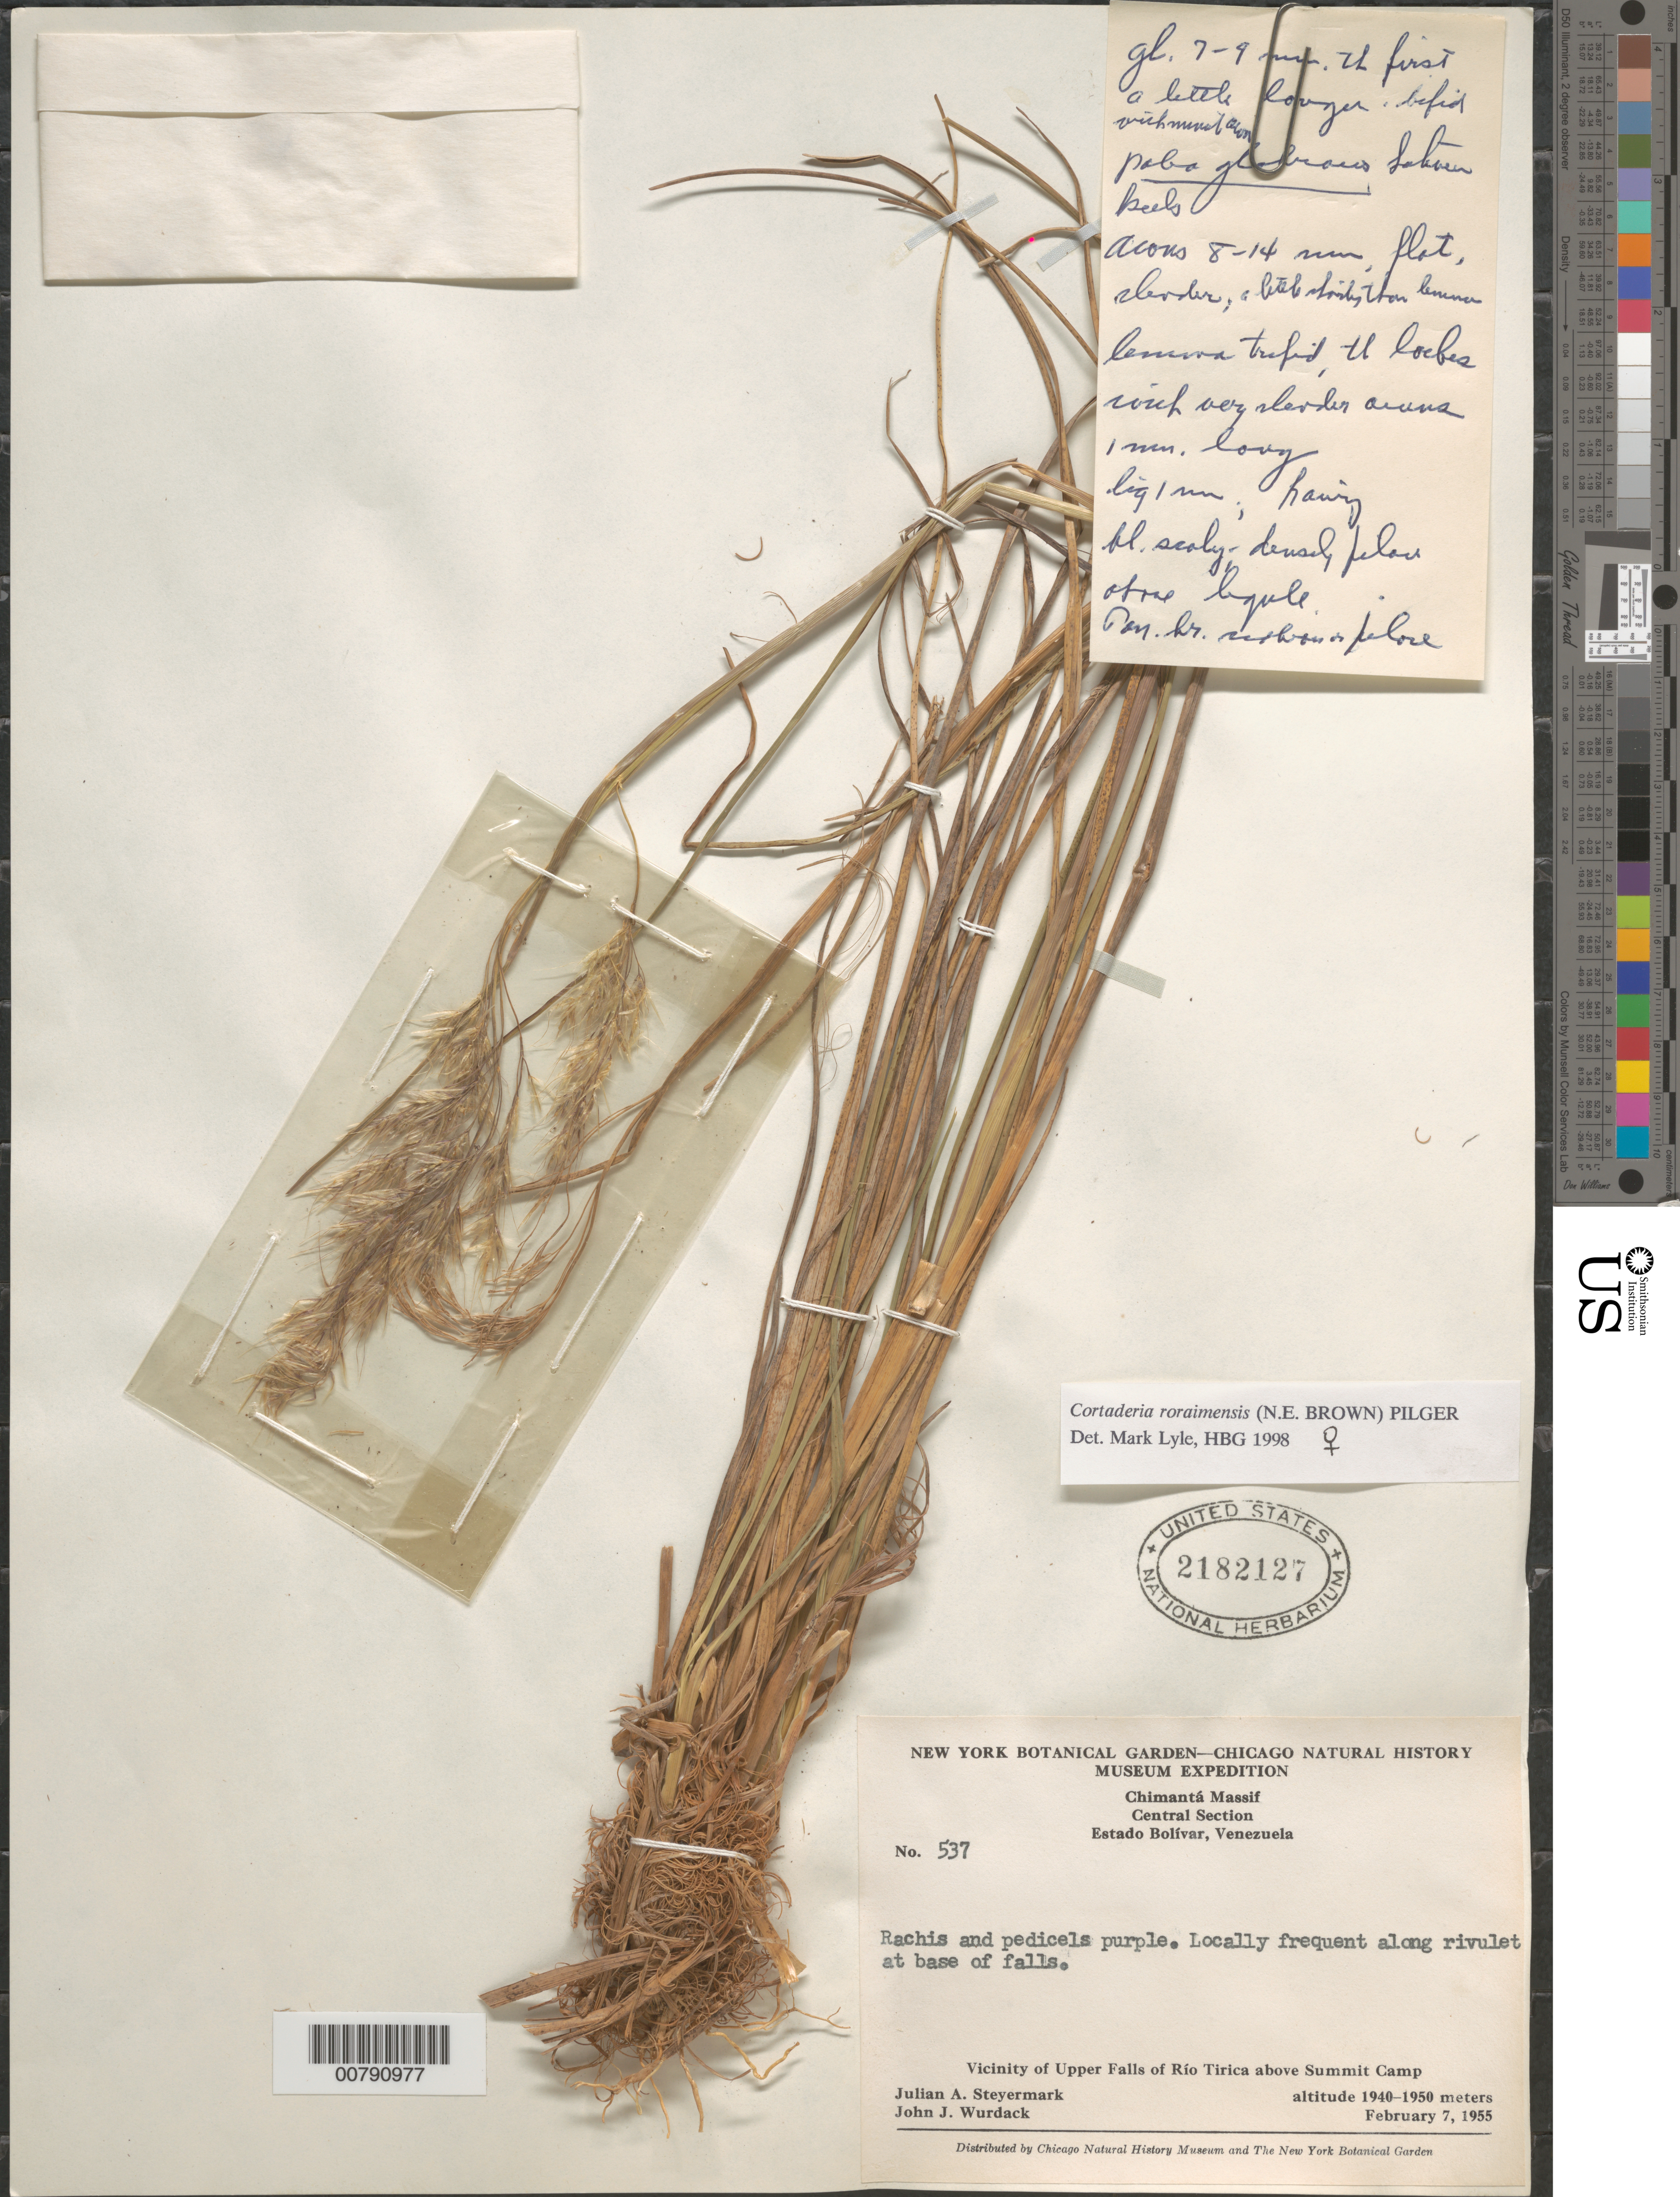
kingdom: Plantae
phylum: Tracheophyta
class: Liliopsida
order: Poales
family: Poaceae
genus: Cortaderia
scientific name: Cortaderia roraimensis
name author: (N.E. Br.) Pilg.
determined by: Lyle, M.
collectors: J. Steyermark & J. J. Wurdack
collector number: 55 537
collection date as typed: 7-Feb-55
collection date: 1955-02-07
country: Venezuela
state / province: Bolívar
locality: Chimantá Massif, Upper Falls of Río Tirica above Summit Camp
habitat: Along rivulet at base of falls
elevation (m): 1940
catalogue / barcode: US 2182127